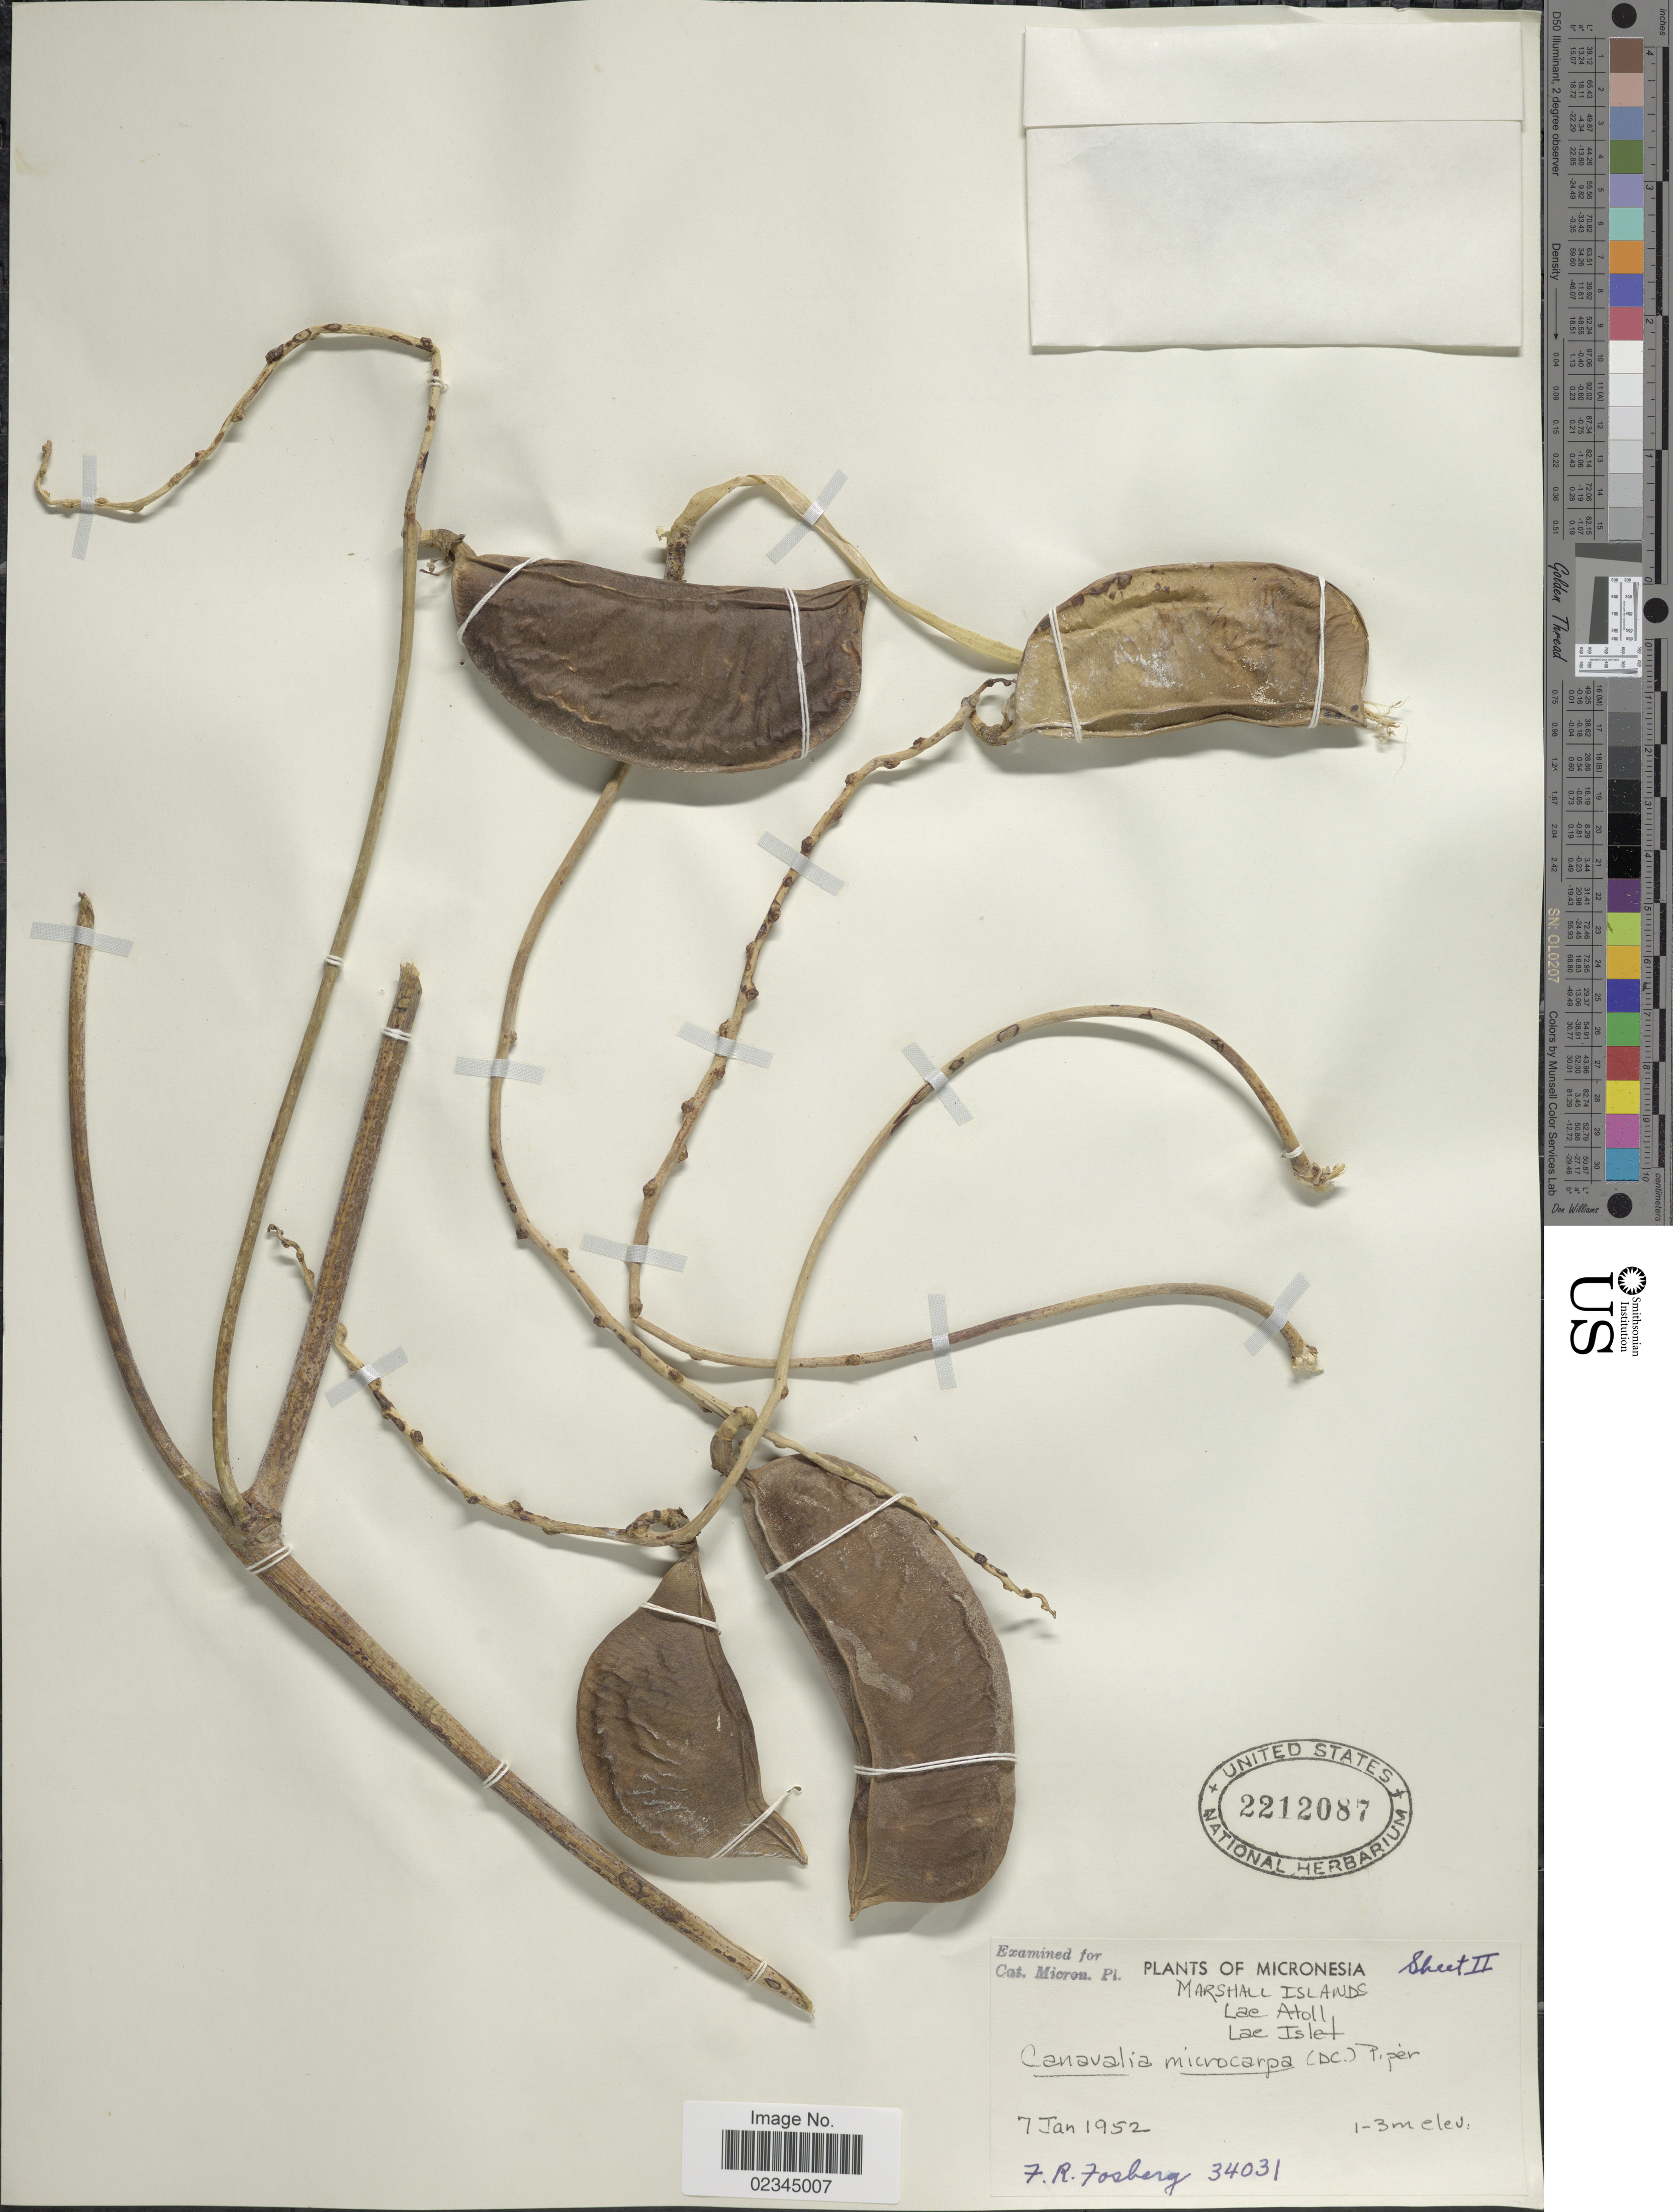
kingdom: Plantae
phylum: Tracheophyta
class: Magnoliopsida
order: Fabales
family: Fabaceae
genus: Canavalia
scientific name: Canavalia cathartica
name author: Thouars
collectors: F. R. Fosberg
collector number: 34031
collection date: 1952-01-07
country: Marshall Islands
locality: Micronesia, Lae Atoll, Lae Islet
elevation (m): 1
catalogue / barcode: US 2212087